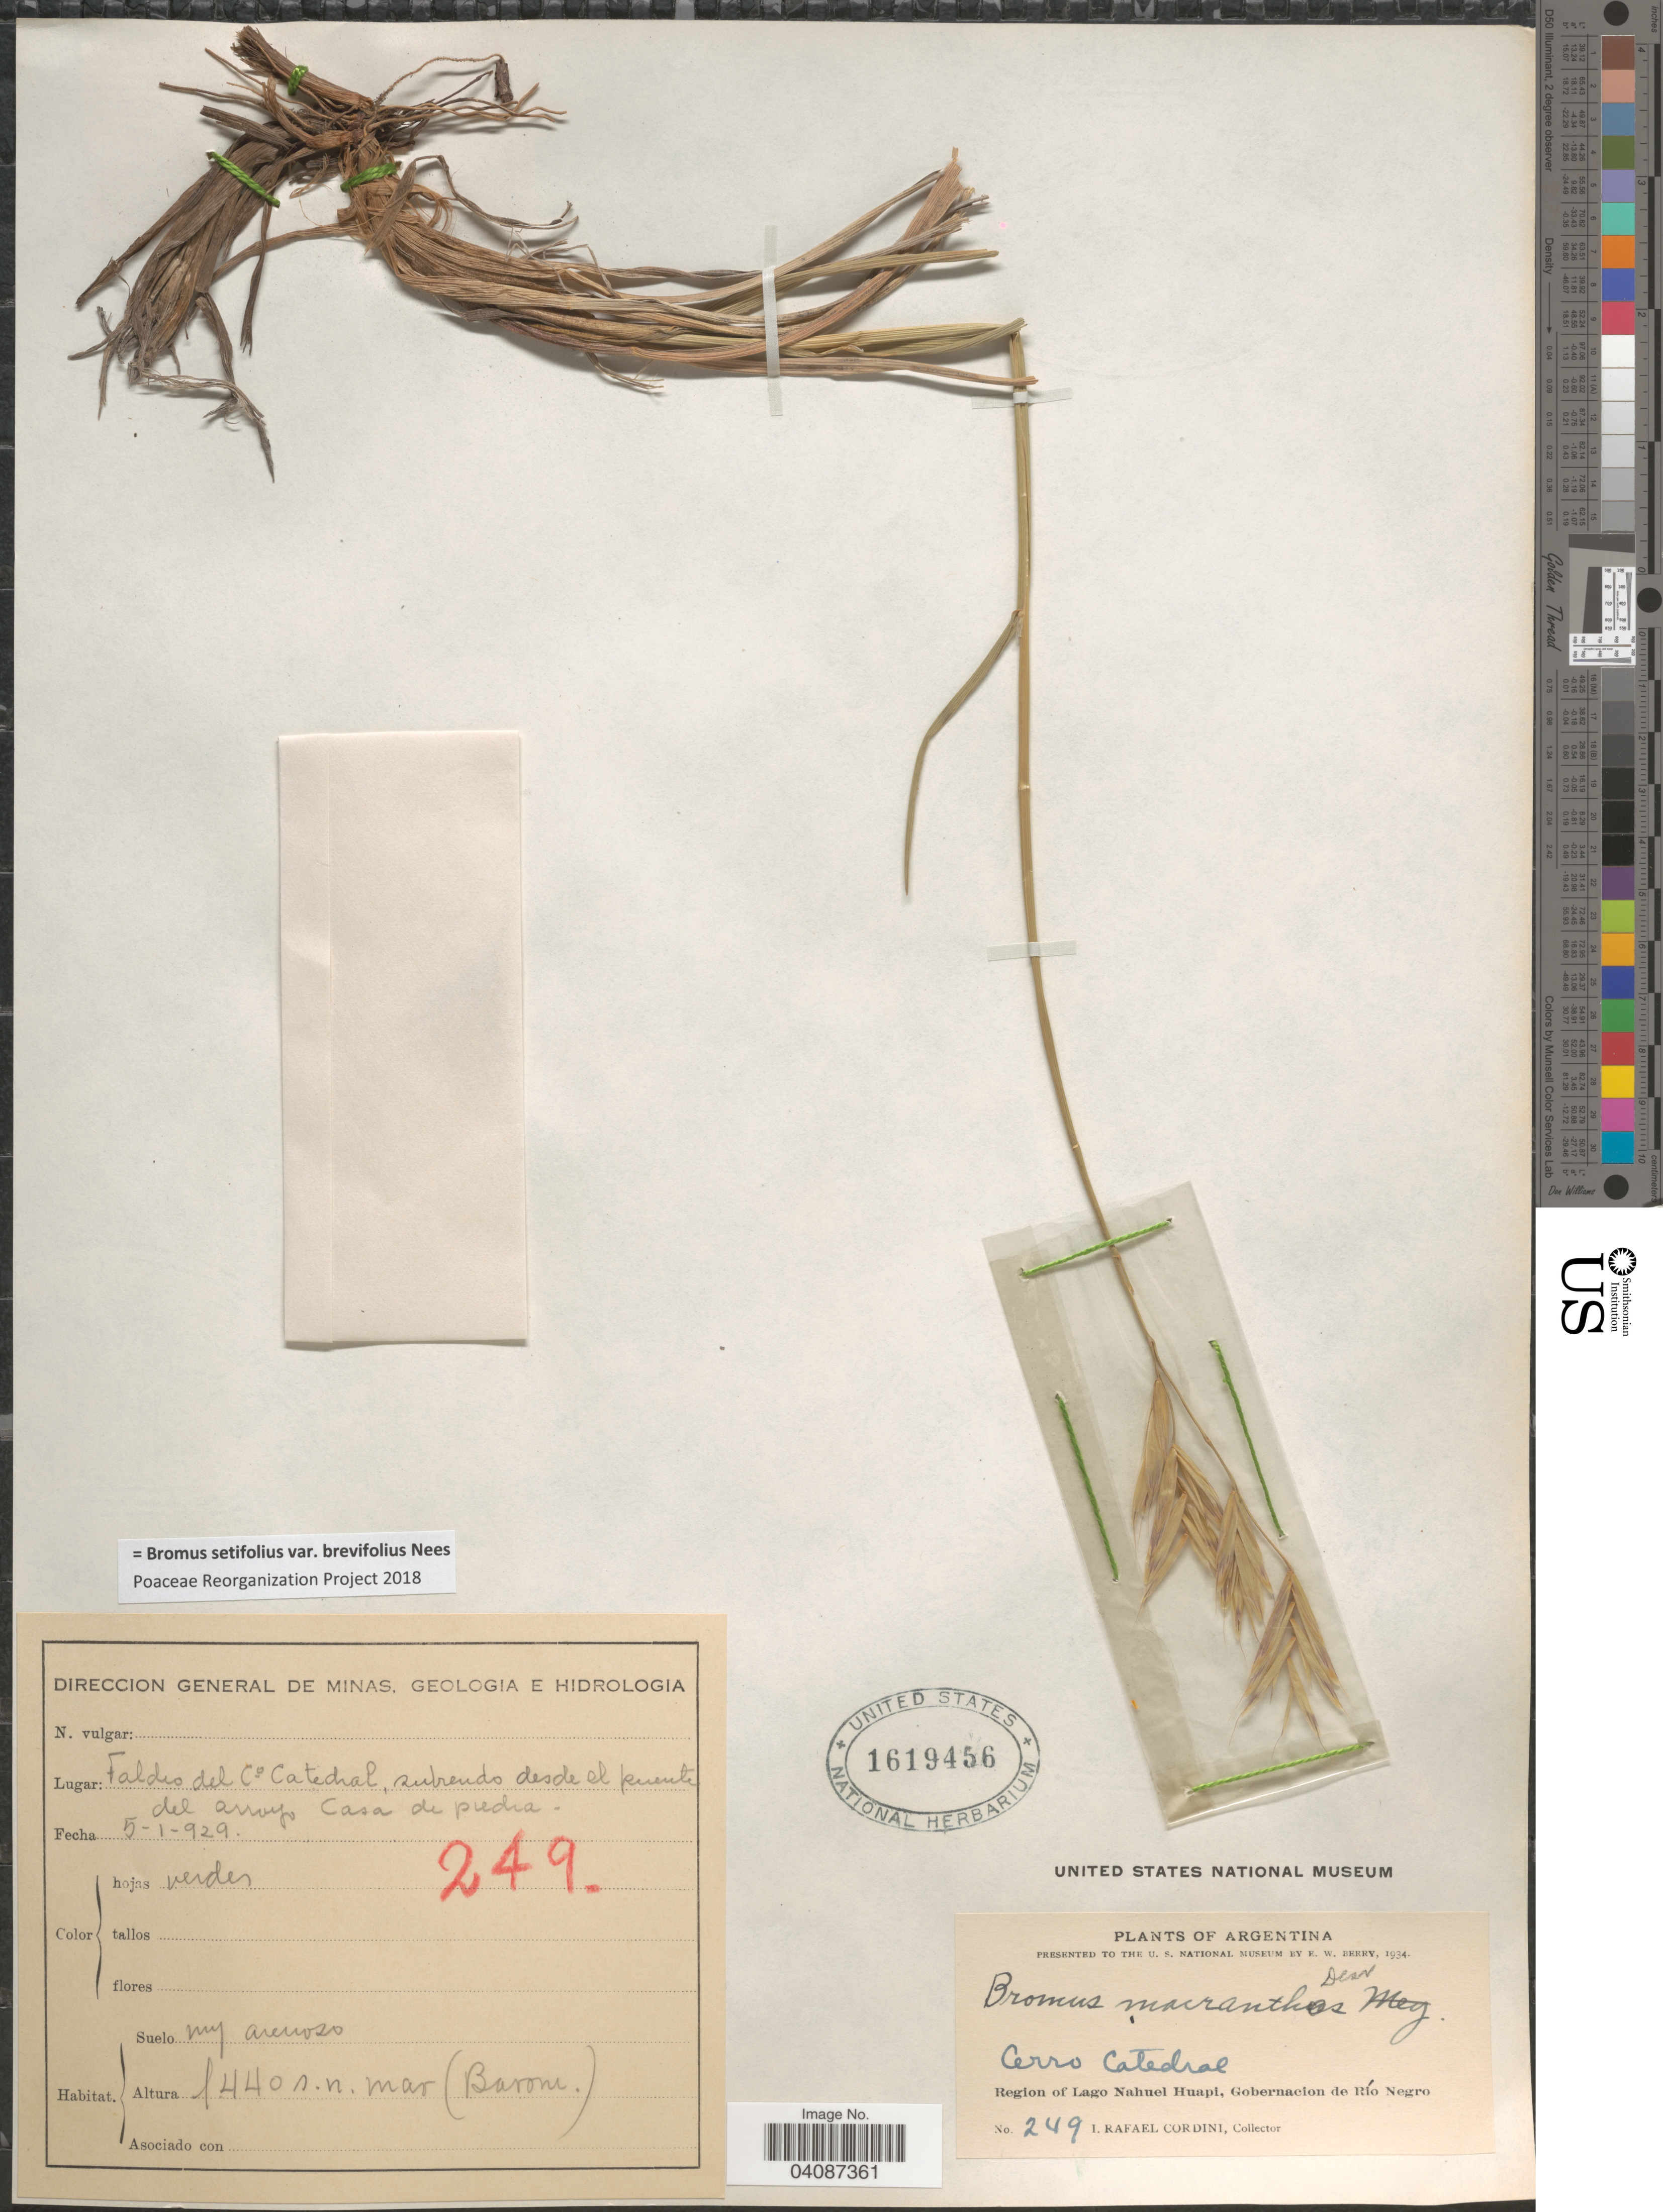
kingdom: Plantae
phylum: Tracheophyta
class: Liliopsida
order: Poales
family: Poaceae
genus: Bromus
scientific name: Bromus setifolis var. brevifolius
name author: Nees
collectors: I. Cordini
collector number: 249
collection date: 1929-01-05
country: Argentina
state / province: Rio Negro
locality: Faldes del Cerro Catedral. Region of Lago Nahuel Huapi.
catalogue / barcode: US 1619456